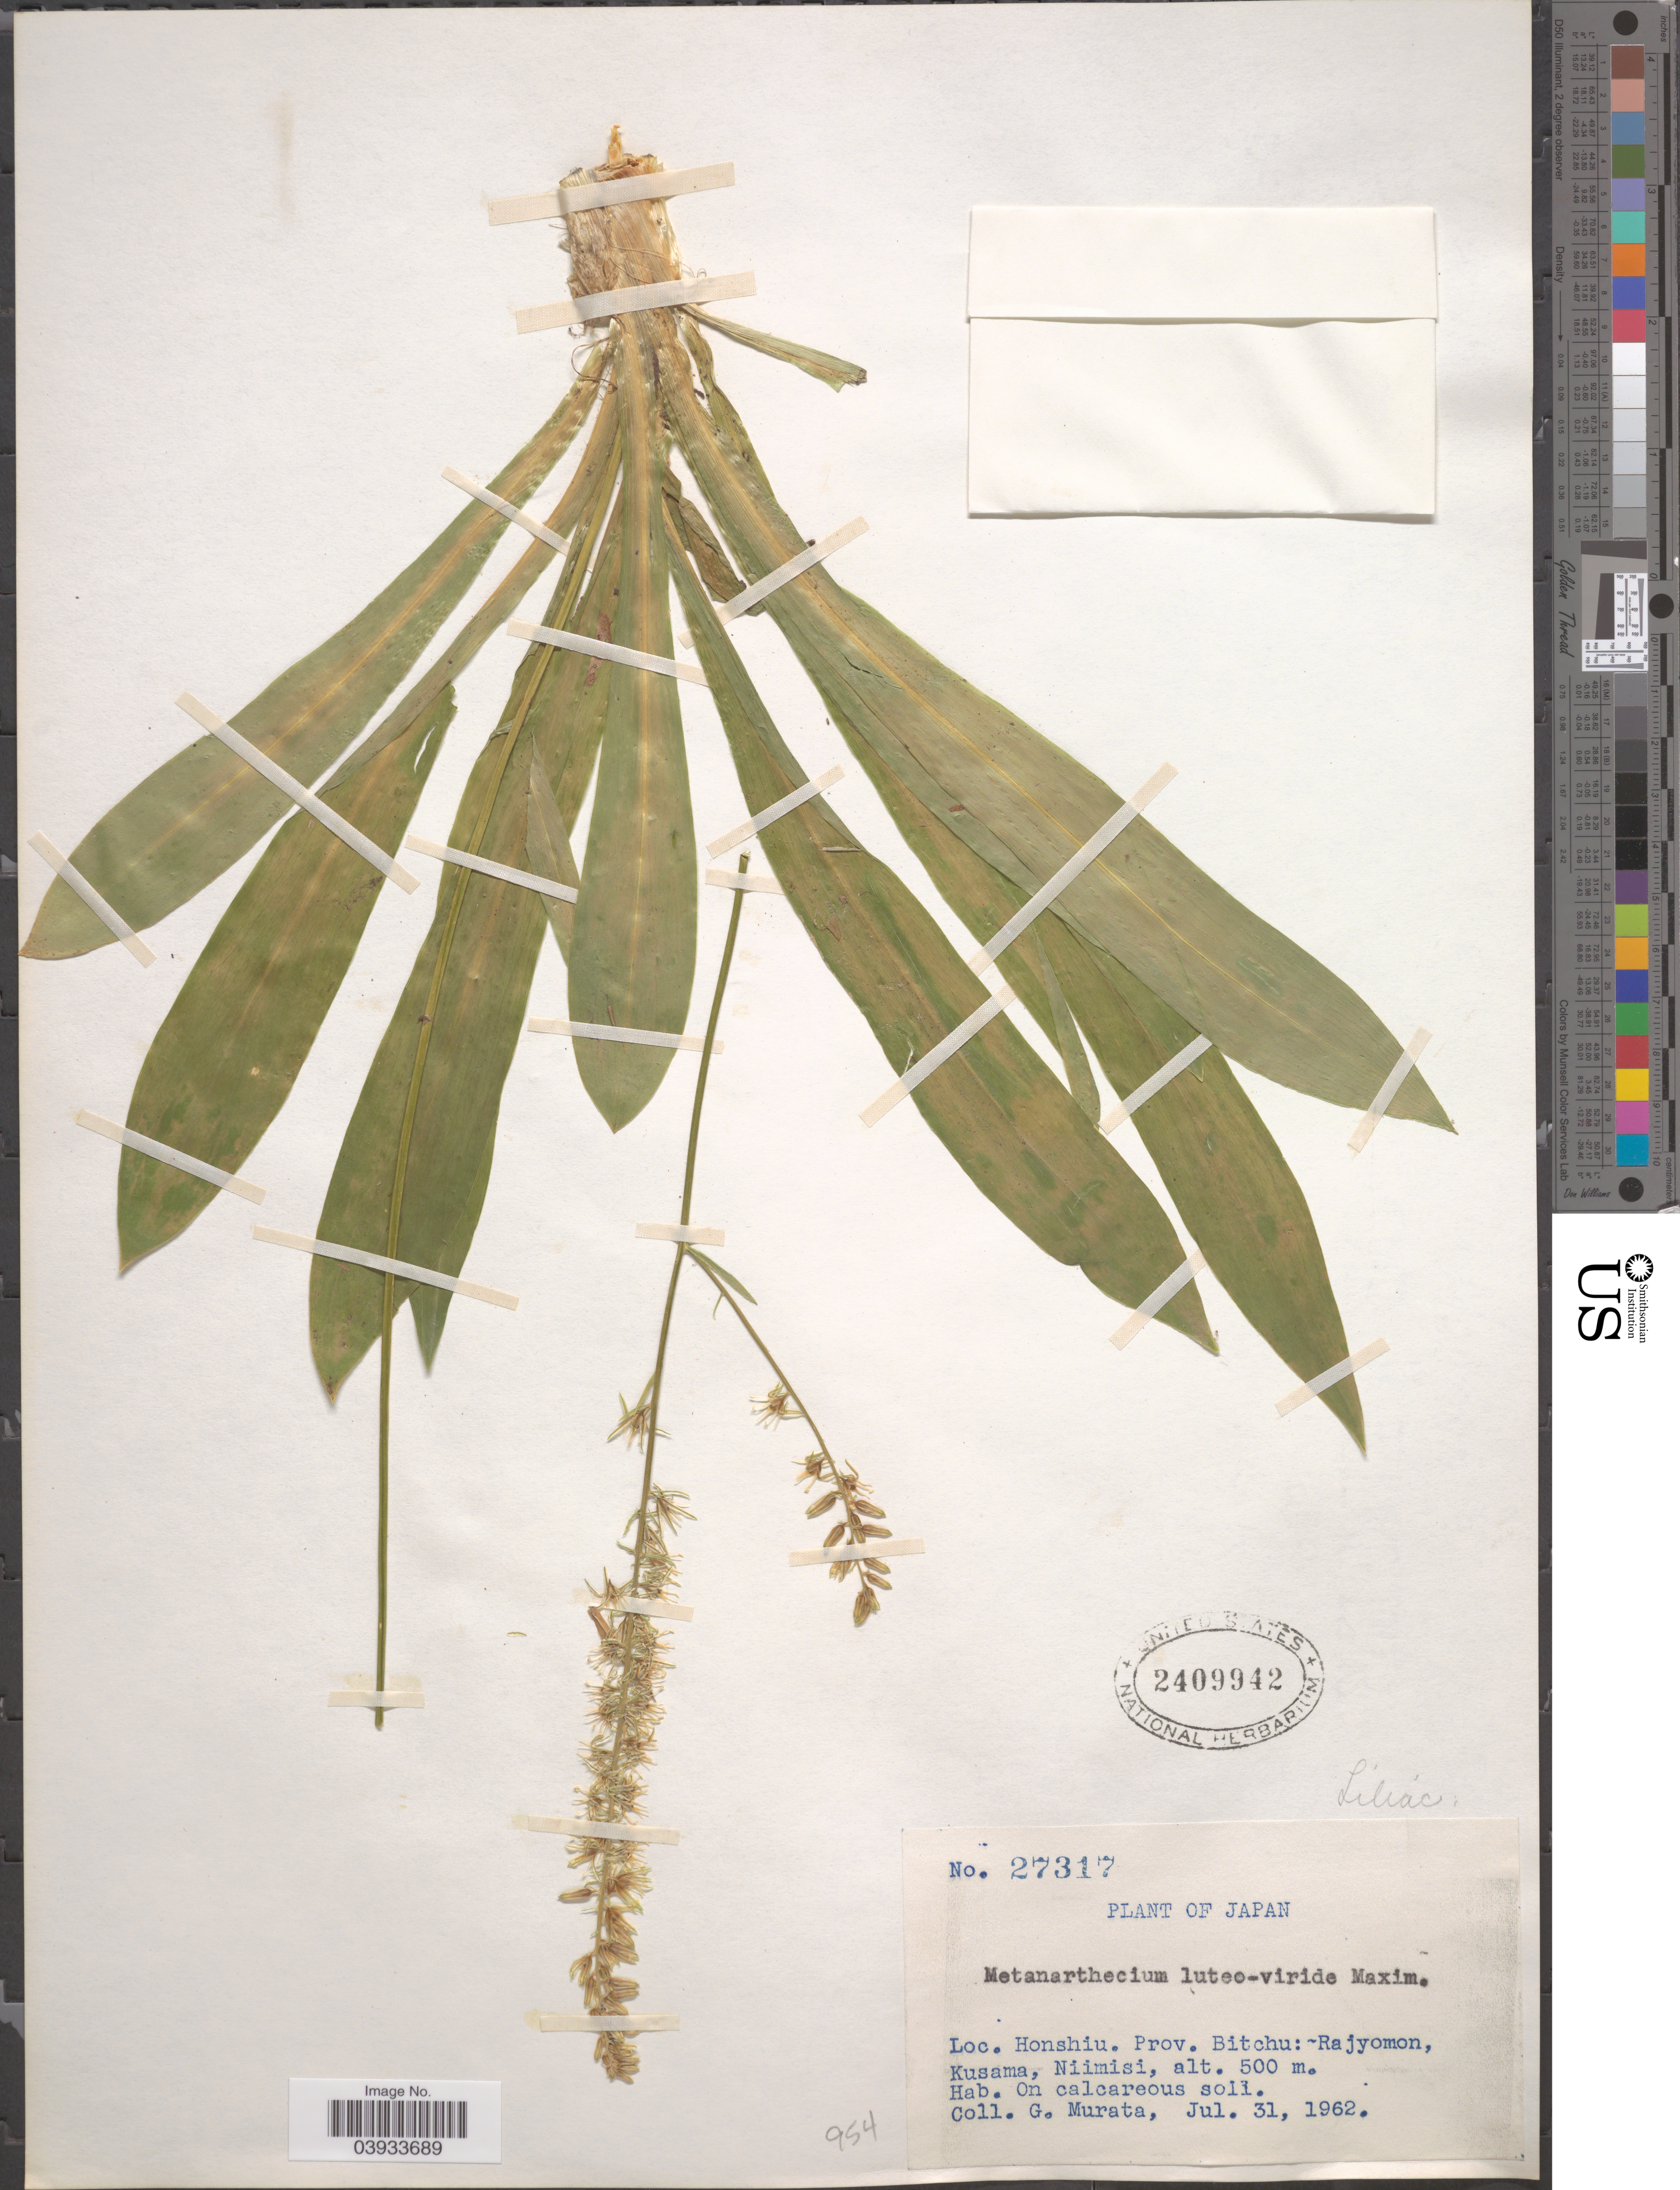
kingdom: Plantae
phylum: Tracheophyta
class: Liliopsida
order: Dioscoreales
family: Nartheciaceae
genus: Metanarthecium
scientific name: Metanarthecium luteo-viride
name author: Maxim.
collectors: G. Murata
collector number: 27317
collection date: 1962-07-31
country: Japan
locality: Honshiu. Prov. Bitchu: ~Rajyomon, Kusama, Niimisi.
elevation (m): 500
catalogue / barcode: US 2409942